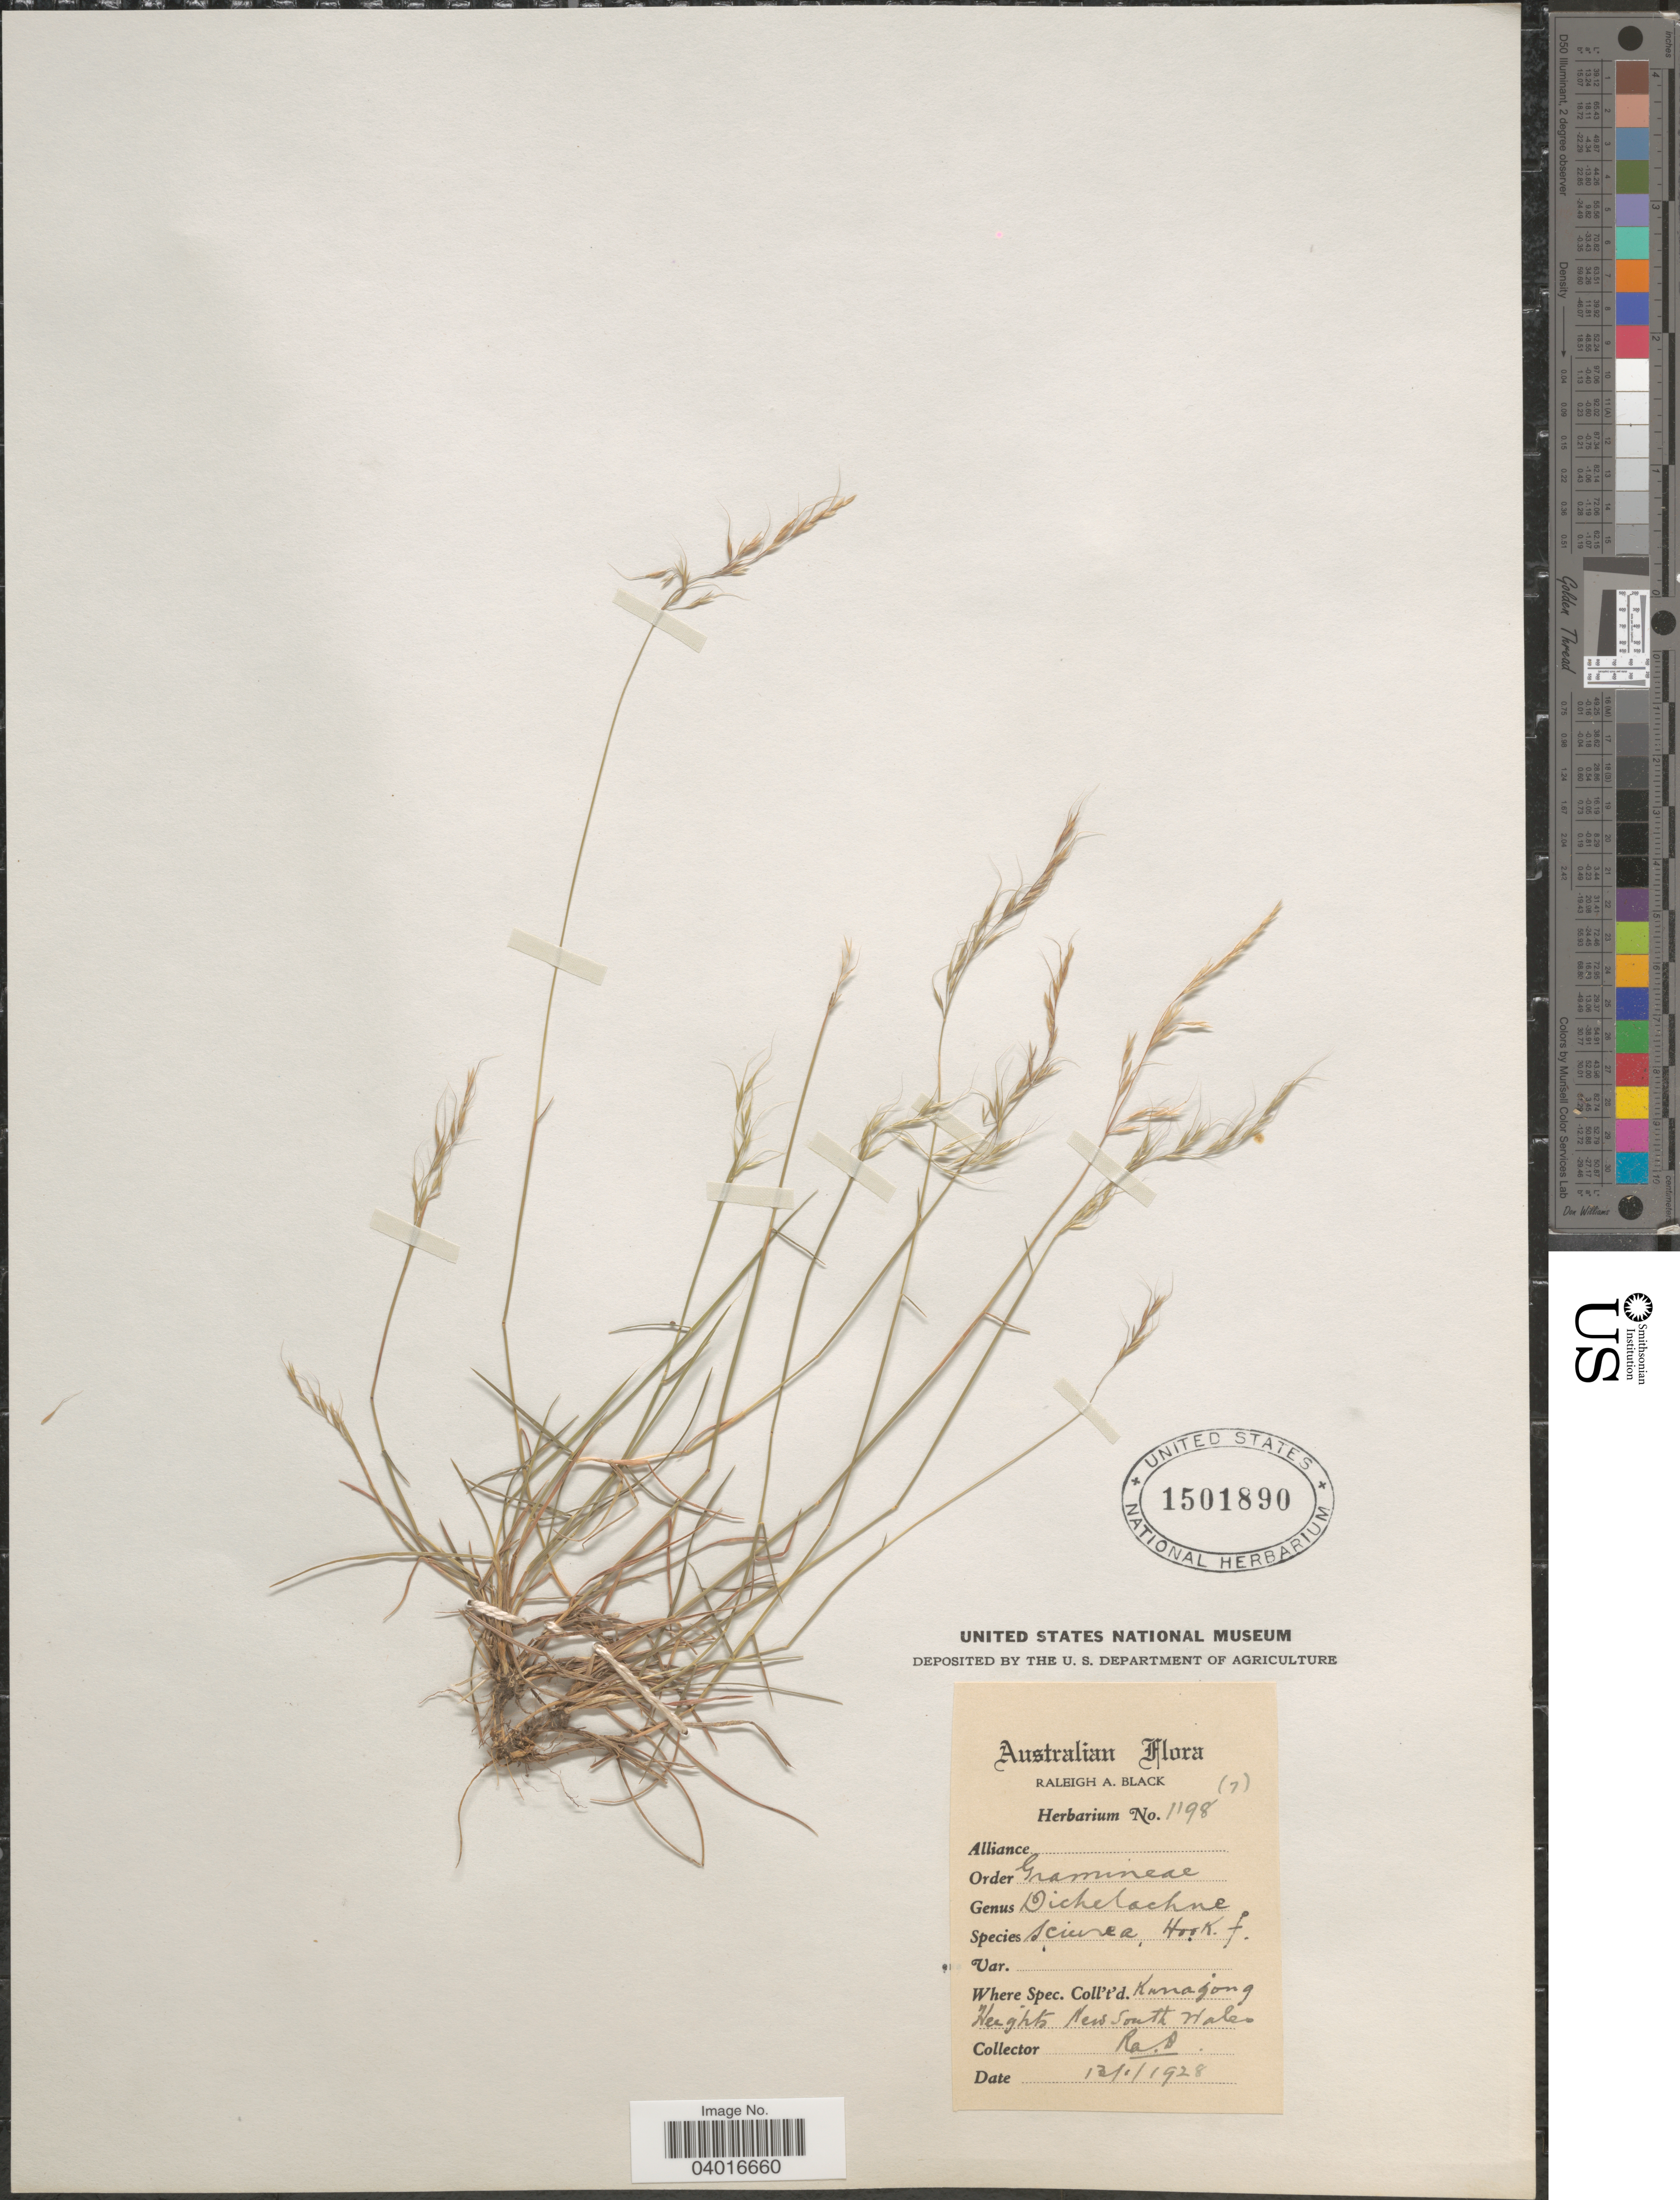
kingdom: Plantae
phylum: Tracheophyta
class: Liliopsida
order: Poales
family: Poaceae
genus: Dichelachne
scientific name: Dichelachne sp.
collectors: R. A. Black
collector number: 7?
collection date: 1928-01-13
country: Australia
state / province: New South Wales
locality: Kurrajong Heights.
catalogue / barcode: US 1501890